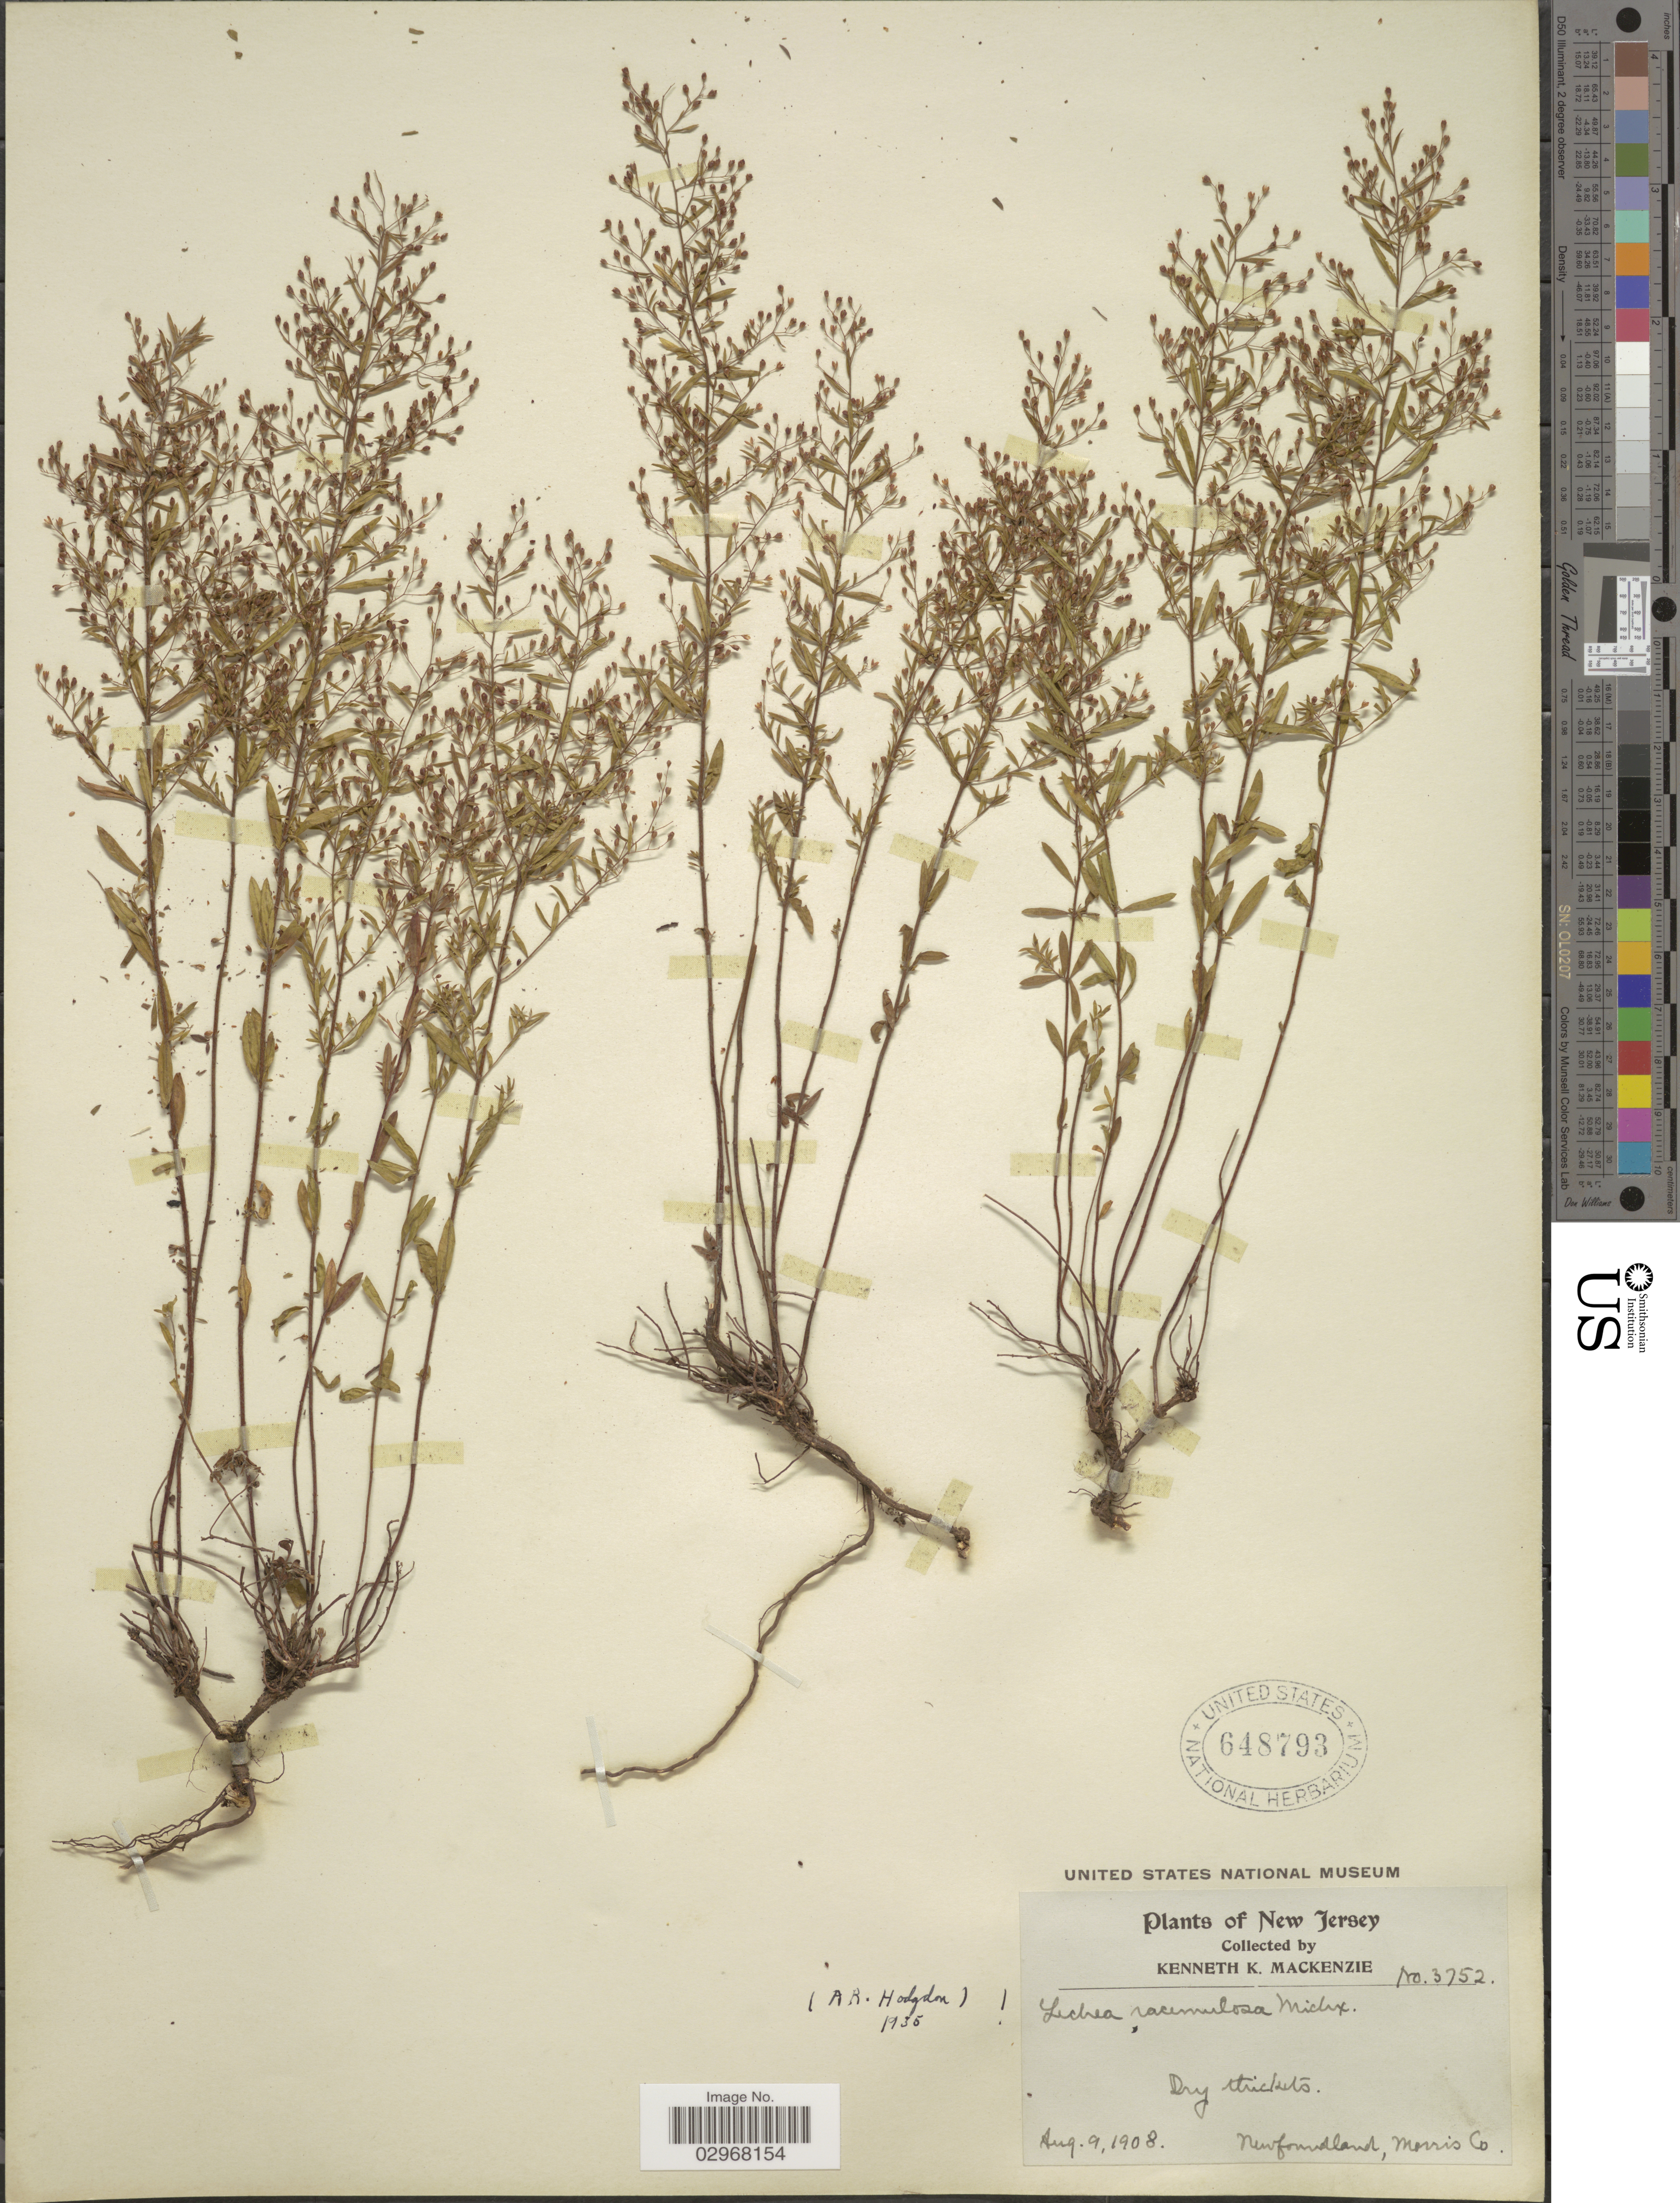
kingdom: Plantae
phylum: Tracheophyta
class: Magnoliopsida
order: Malvales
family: Cistaceae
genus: Lechea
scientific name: Lechea racemulosa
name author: Michx.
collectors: K. K. Mackenzie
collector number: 3752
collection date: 1908-08-09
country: United States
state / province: New Jersey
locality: Newfoundland, Morris Co.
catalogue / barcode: US 648793